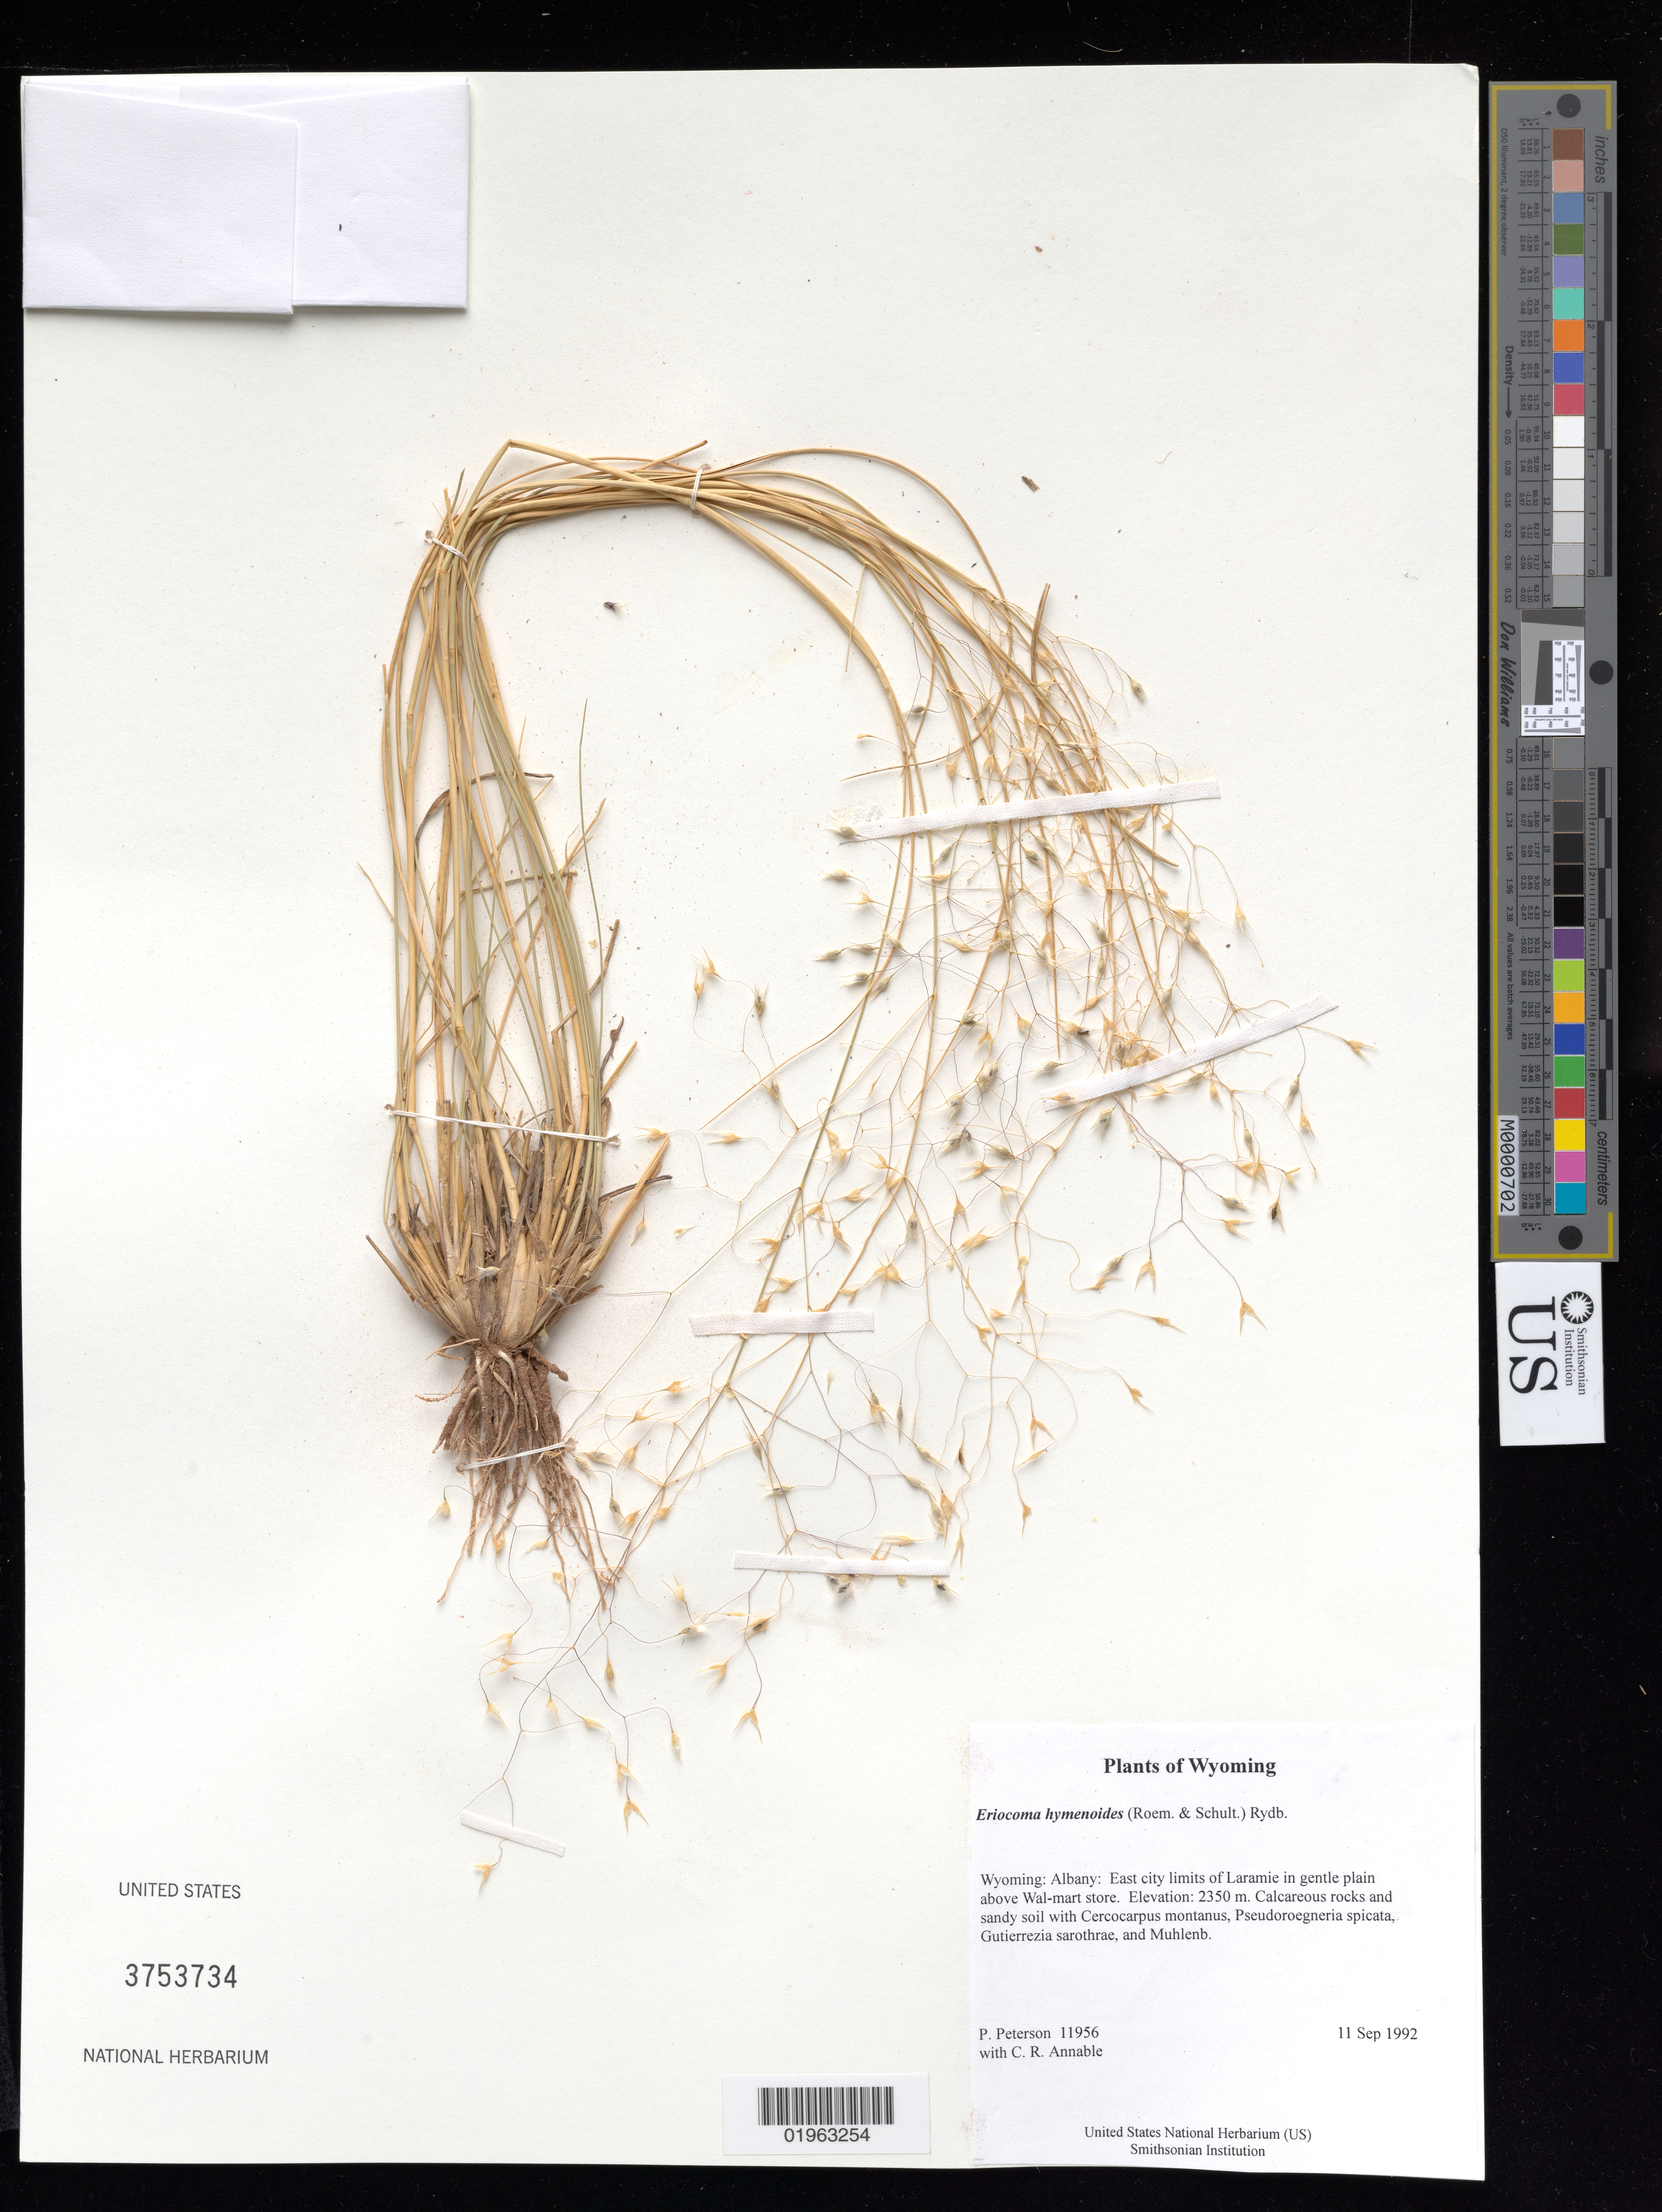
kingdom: Plantae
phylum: Tracheophyta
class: Liliopsida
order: Poales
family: Poaceae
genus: Eriocoma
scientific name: Eriocoma hymenoides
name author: (Roem. & Schult.) Rydb.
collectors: P. M. Peterson & C. R. Annable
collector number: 11956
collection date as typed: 11 Sep 1992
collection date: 1992-09-11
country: United States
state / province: Wyoming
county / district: Albany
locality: East city limits of Laramie in gentle plain above Wal-mart store.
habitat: Calcareous rocks and sandy soil with Cercocarpus montanus, Pseudoroegneria spicata, Gutierrezia sarothrae, and Muhlenb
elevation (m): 2350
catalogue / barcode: US 3753734